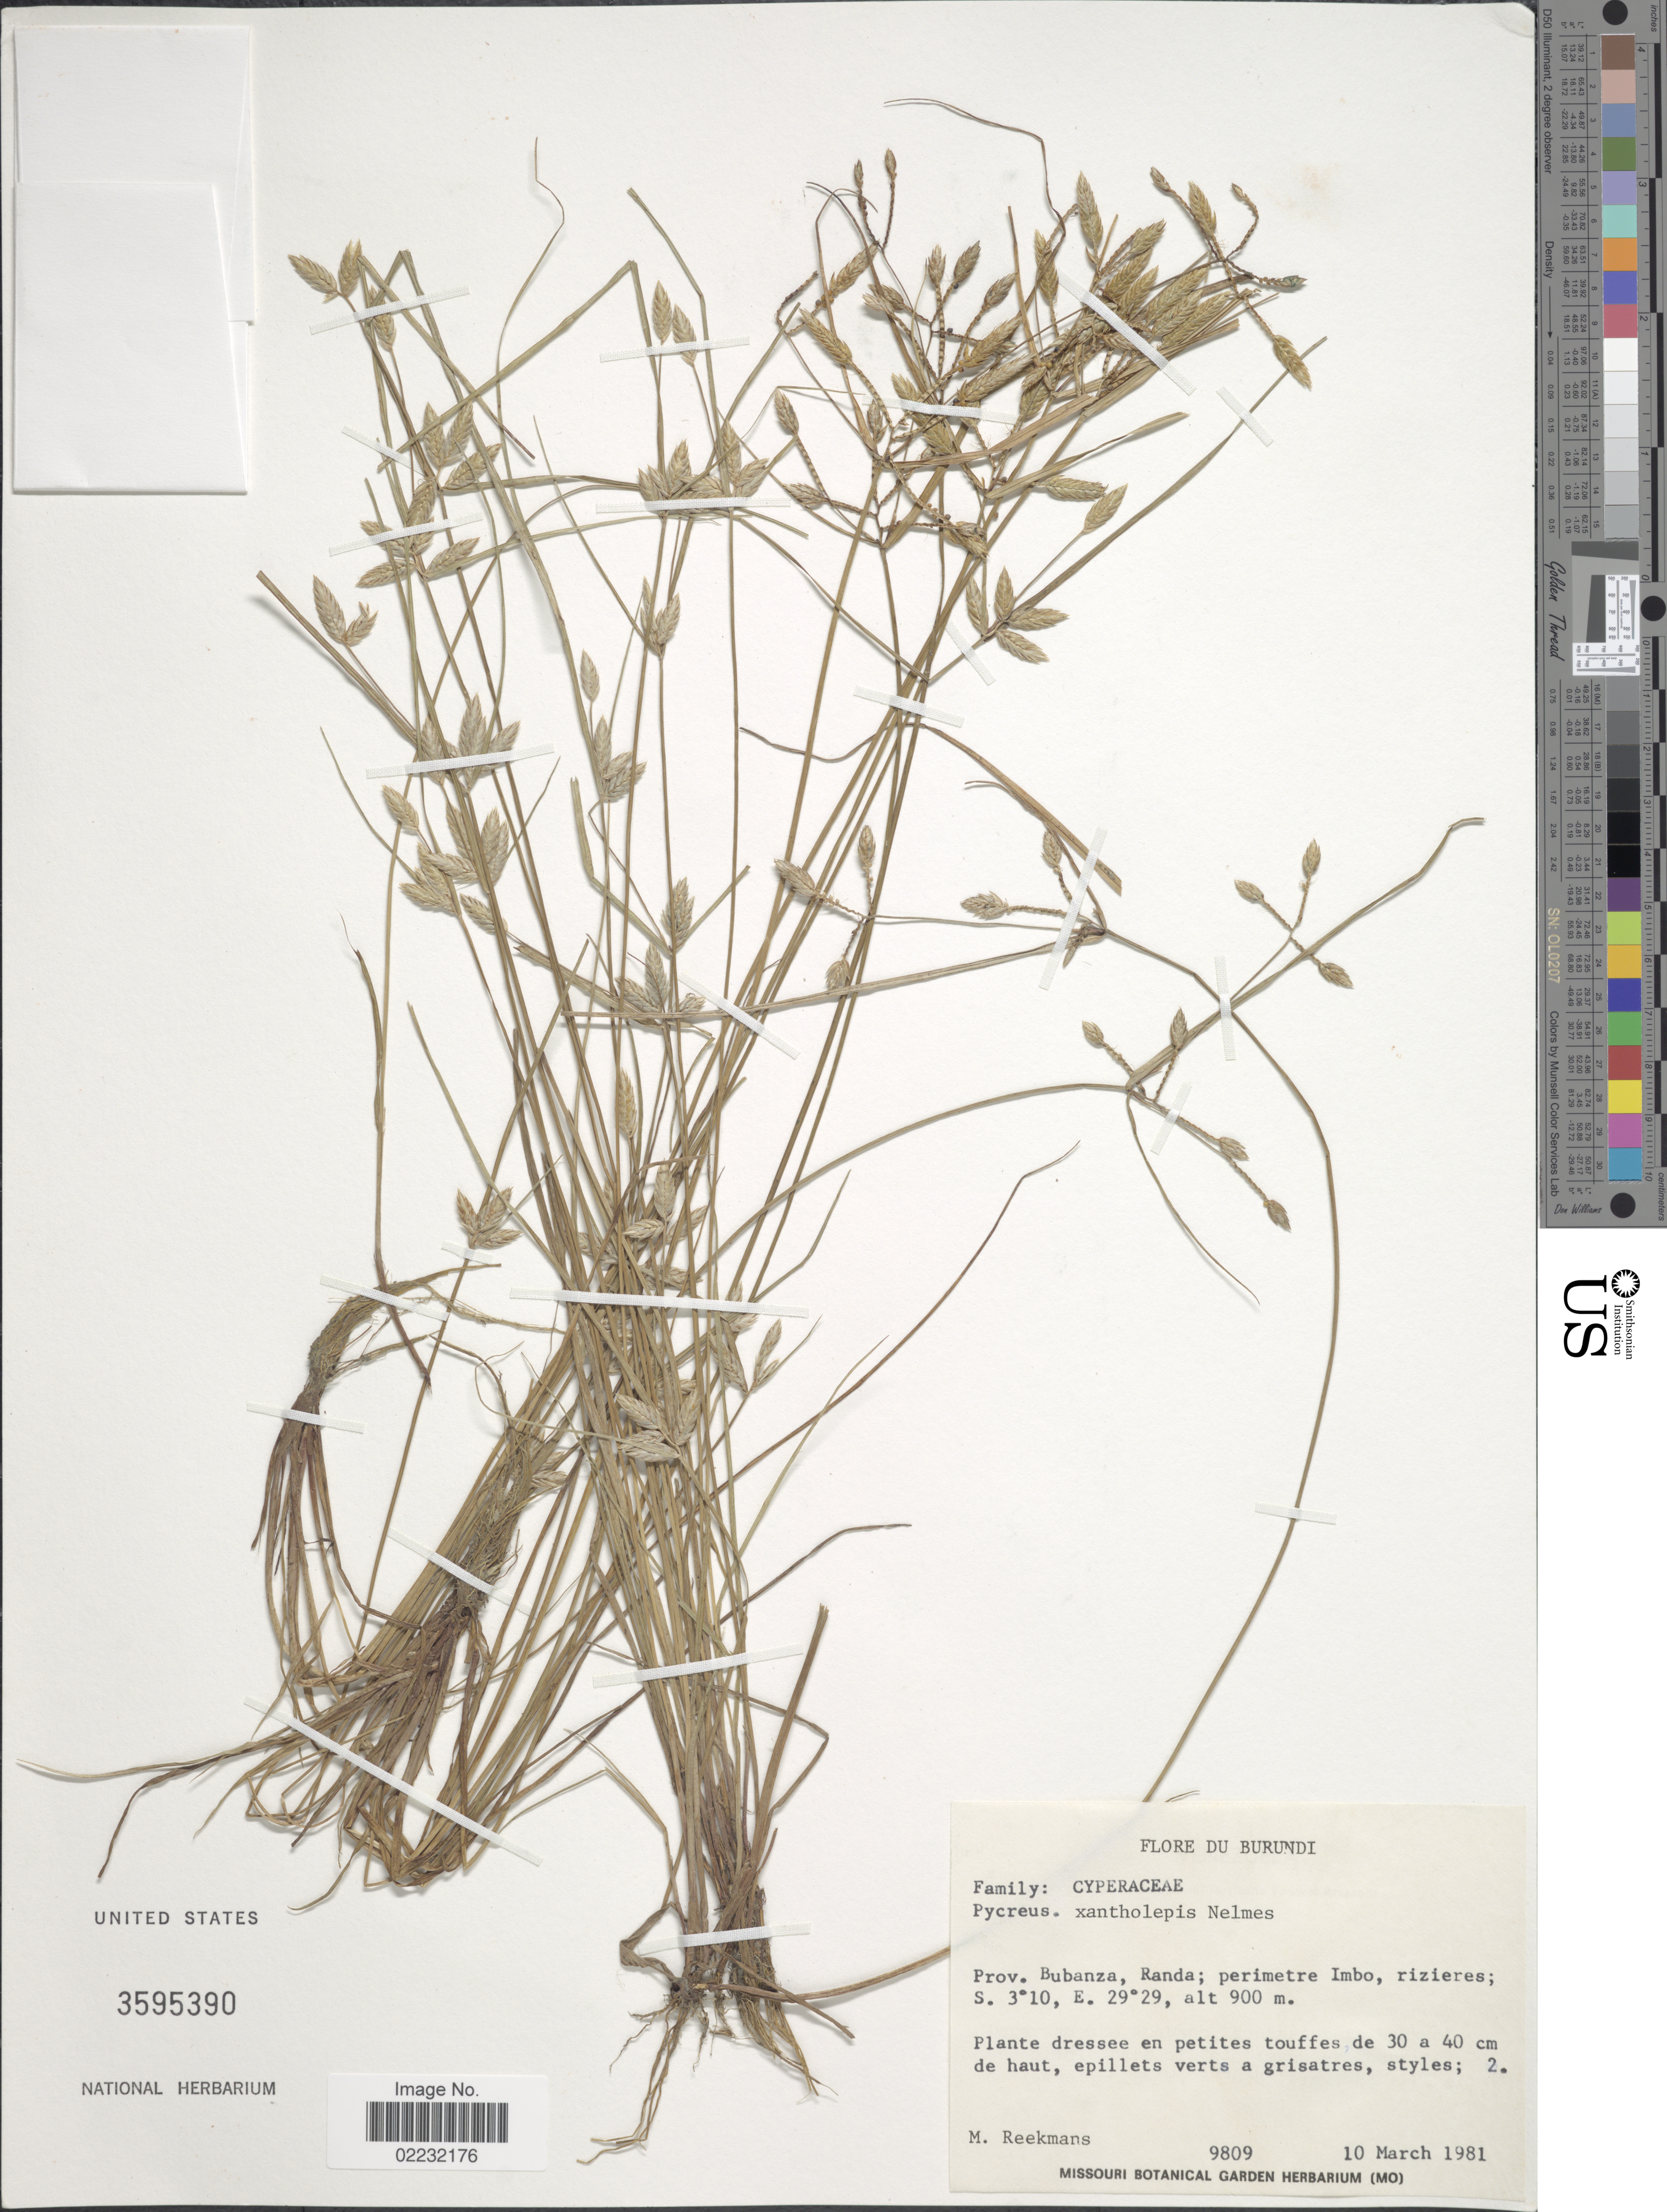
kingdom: Plantae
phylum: Tracheophyta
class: Liliopsida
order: Poales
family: Cyperaceae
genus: Cyperus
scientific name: Cyperus xantholepis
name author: (Nelmes)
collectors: M. Reekmans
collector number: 9809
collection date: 1981-03-10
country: Burundi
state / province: Bubanza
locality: Randa; perimetre Imbo, rizieres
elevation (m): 900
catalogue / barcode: US 3595390